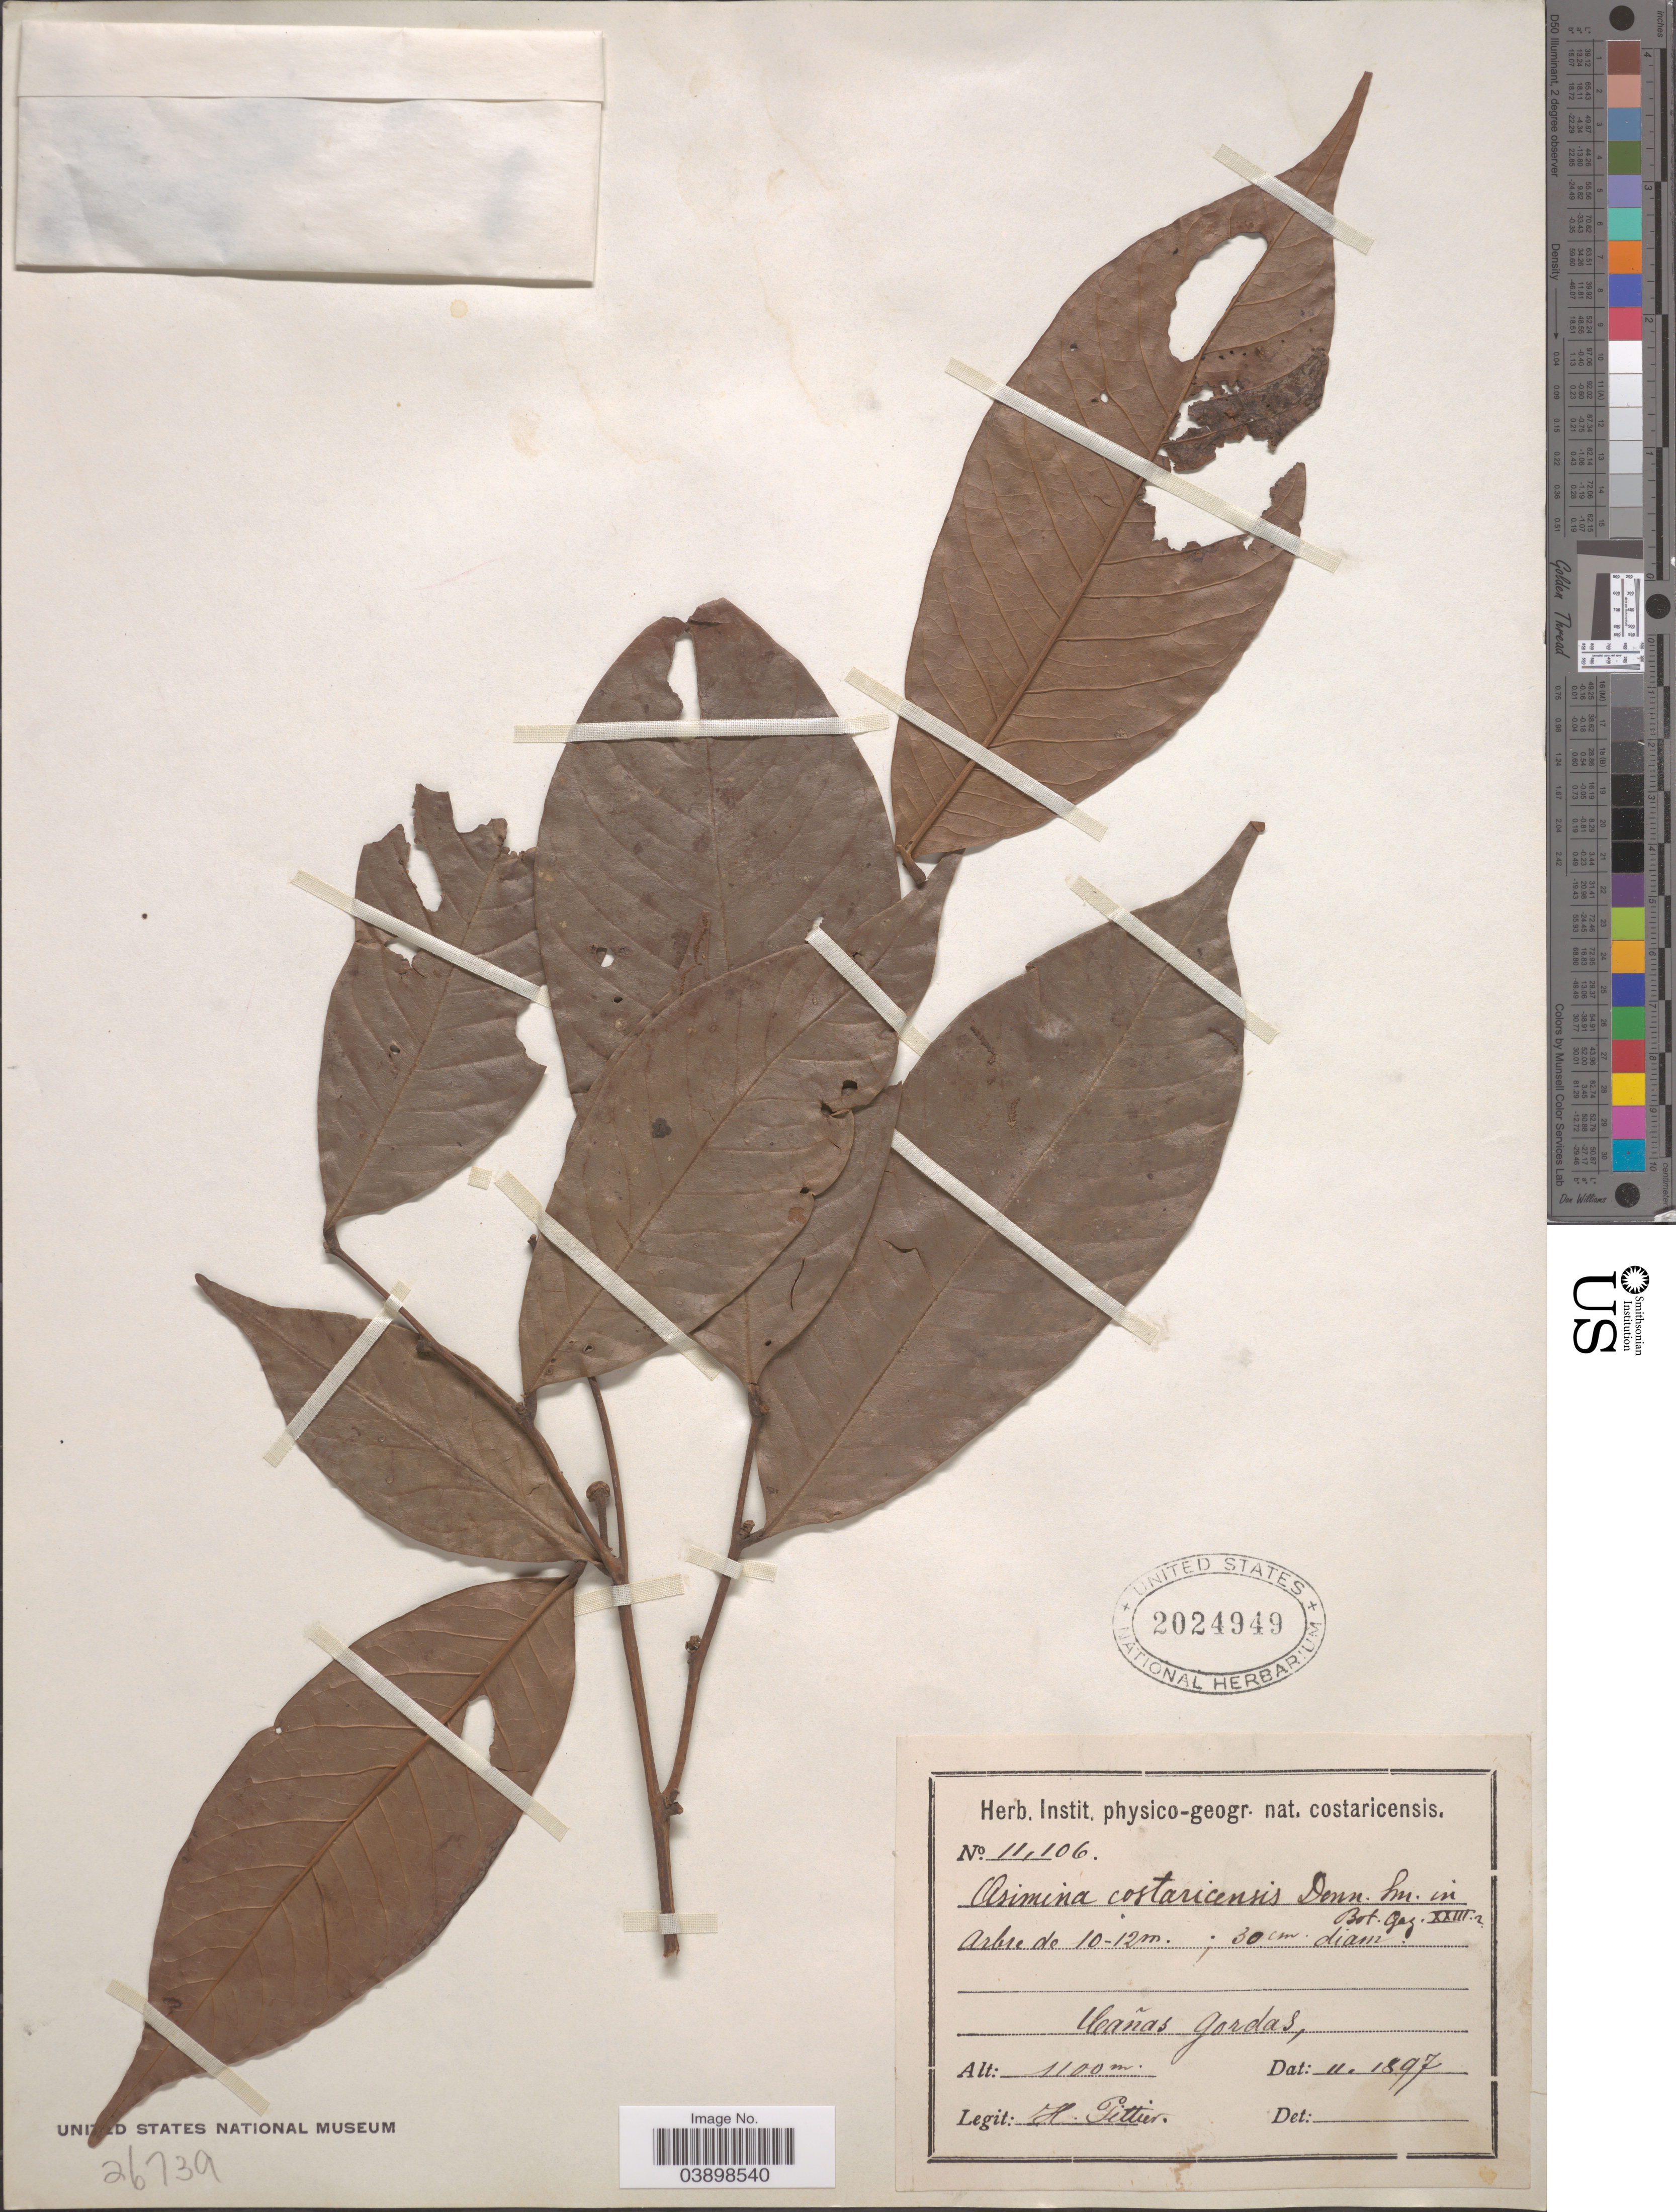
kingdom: Plantae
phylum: Tracheophyta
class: Magnoliopsida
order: Magnoliales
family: Annonaceae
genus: Asimina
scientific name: Asimina costaricensis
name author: Donn. Sm.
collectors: H. F. Pittier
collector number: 11106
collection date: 1897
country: Costa Rica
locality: Cañas Gordas.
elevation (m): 1100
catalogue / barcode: US 2024949